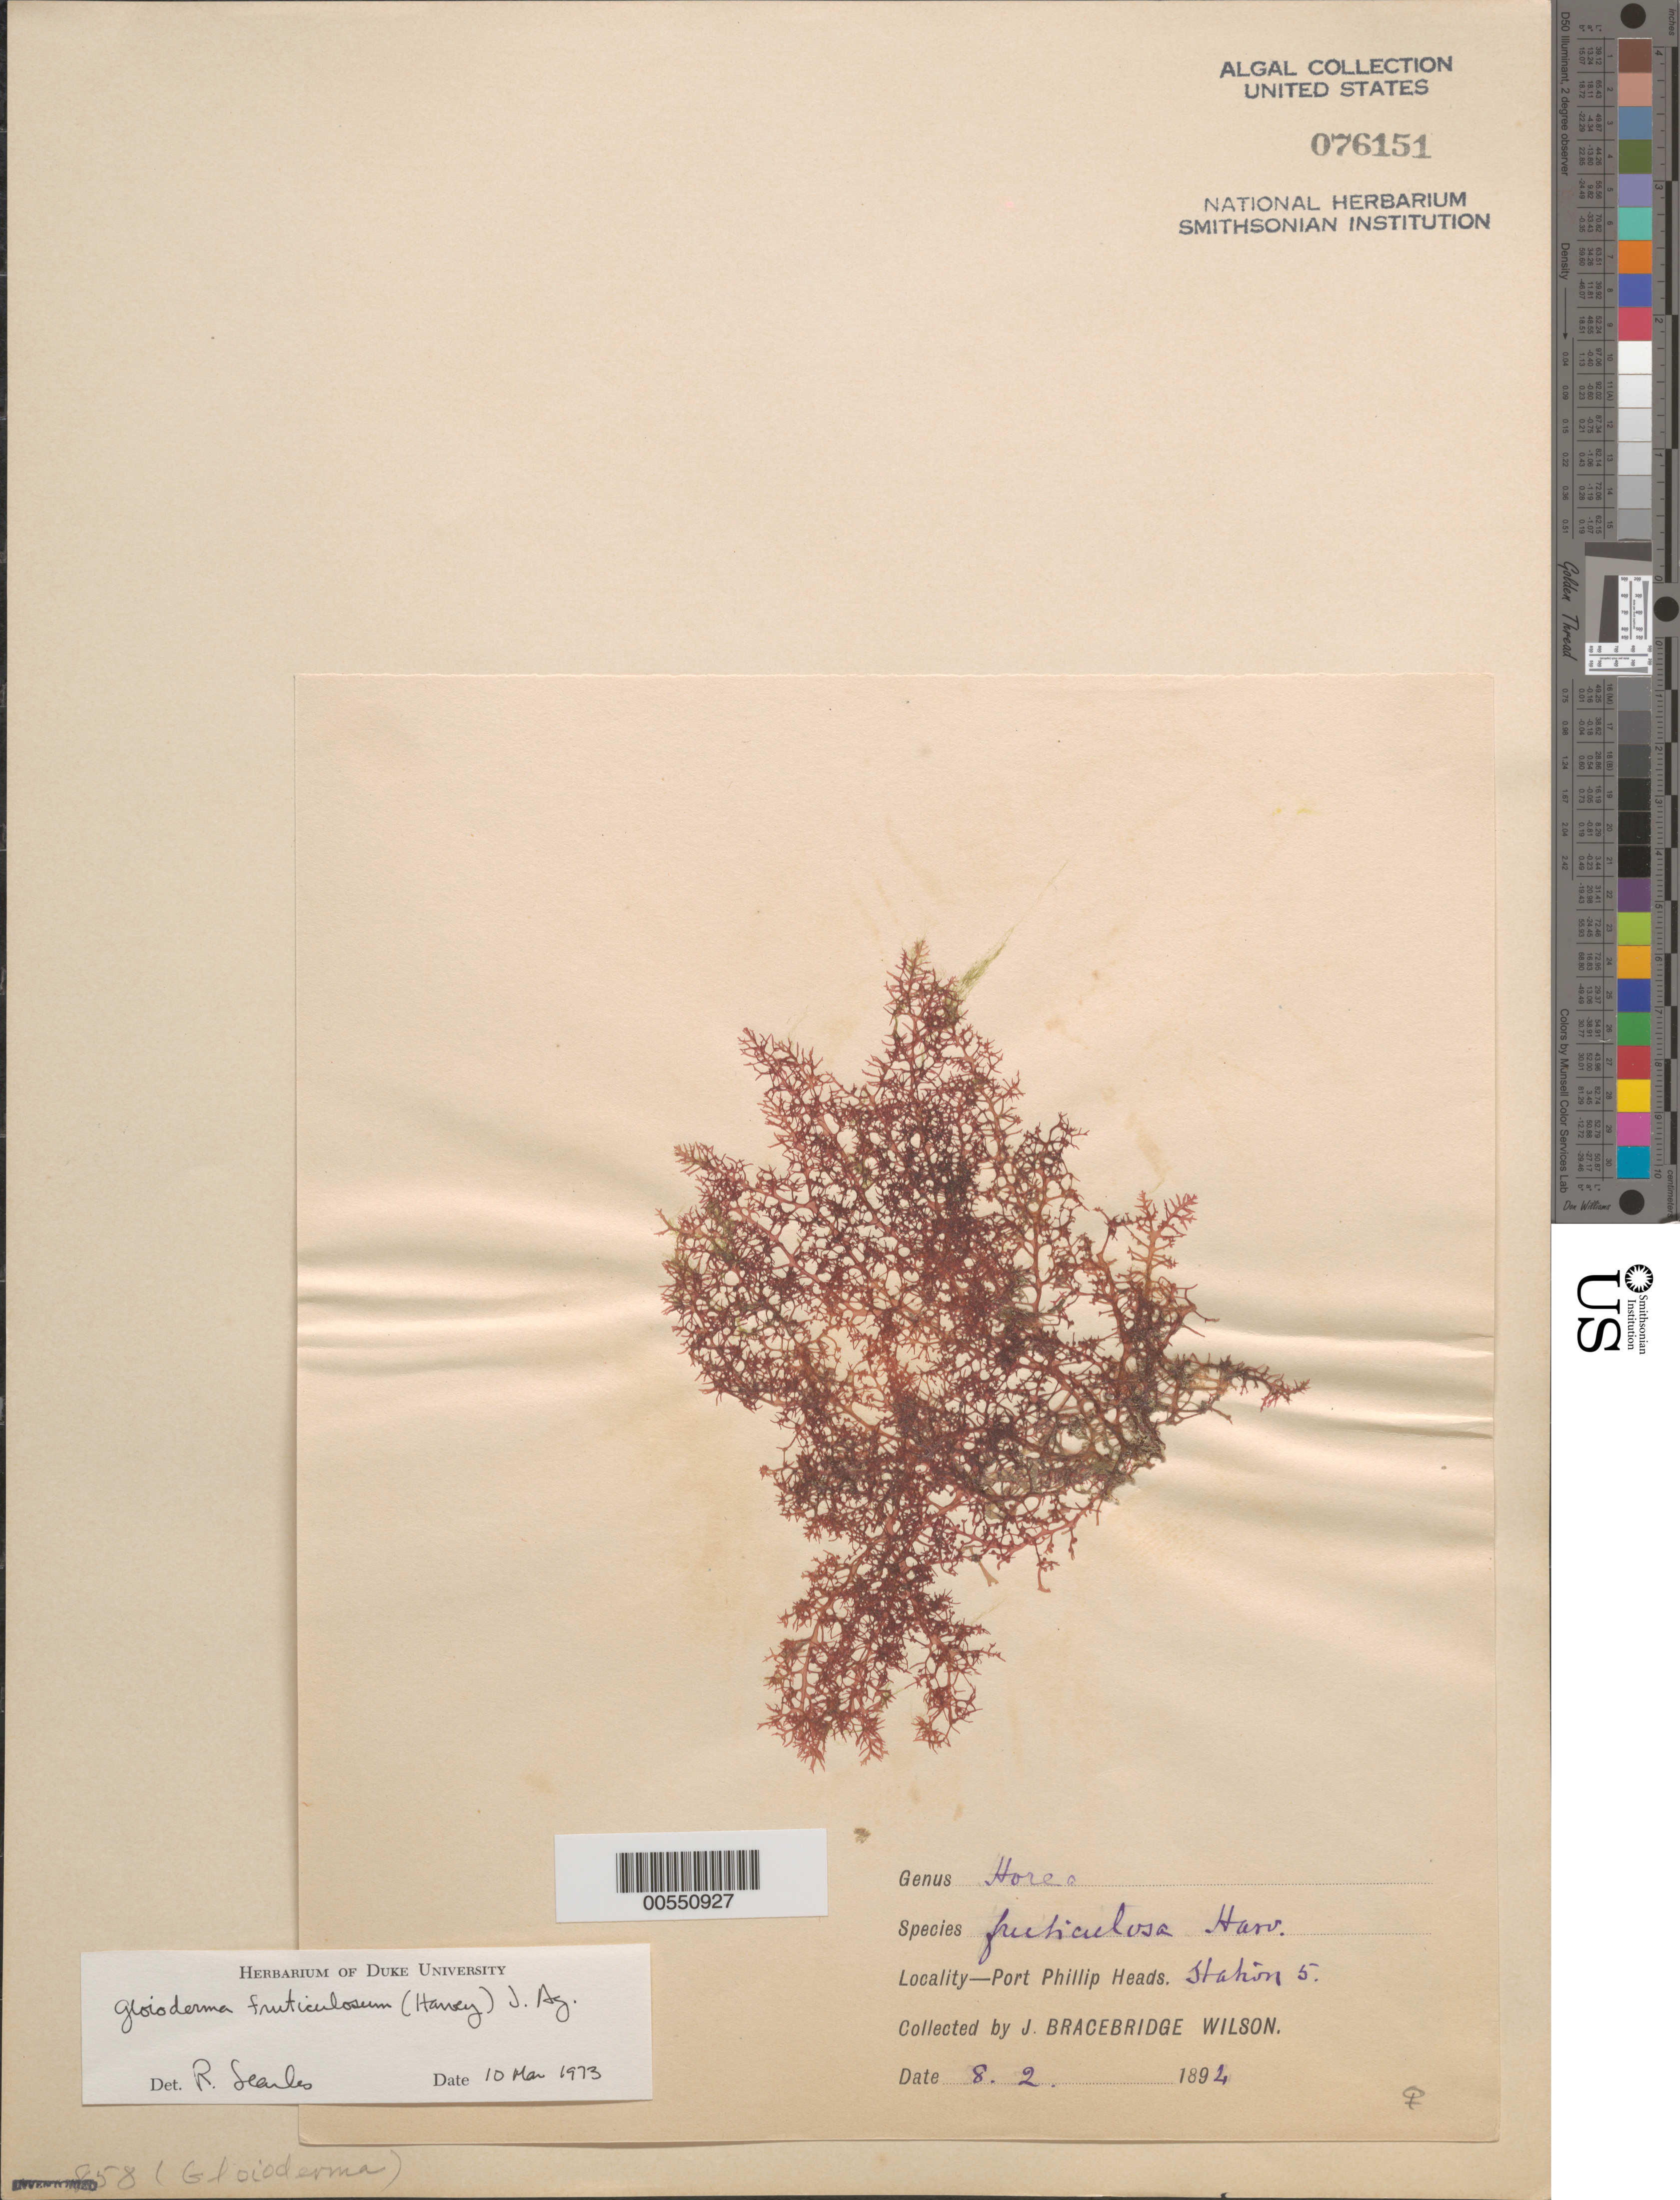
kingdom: Plantae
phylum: Rhodophyta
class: Florideophyceae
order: Rhodymeniales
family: Faucheaceae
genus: Gloiocladia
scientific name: Gloiocladia fruticulosa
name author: R.E. Norris & Harv.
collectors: J. B. Wilson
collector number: Station 5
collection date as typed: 08 Feb 1894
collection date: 1894-02-08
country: Australia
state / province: Victoria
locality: Port Phillip Heads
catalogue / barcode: US 76151